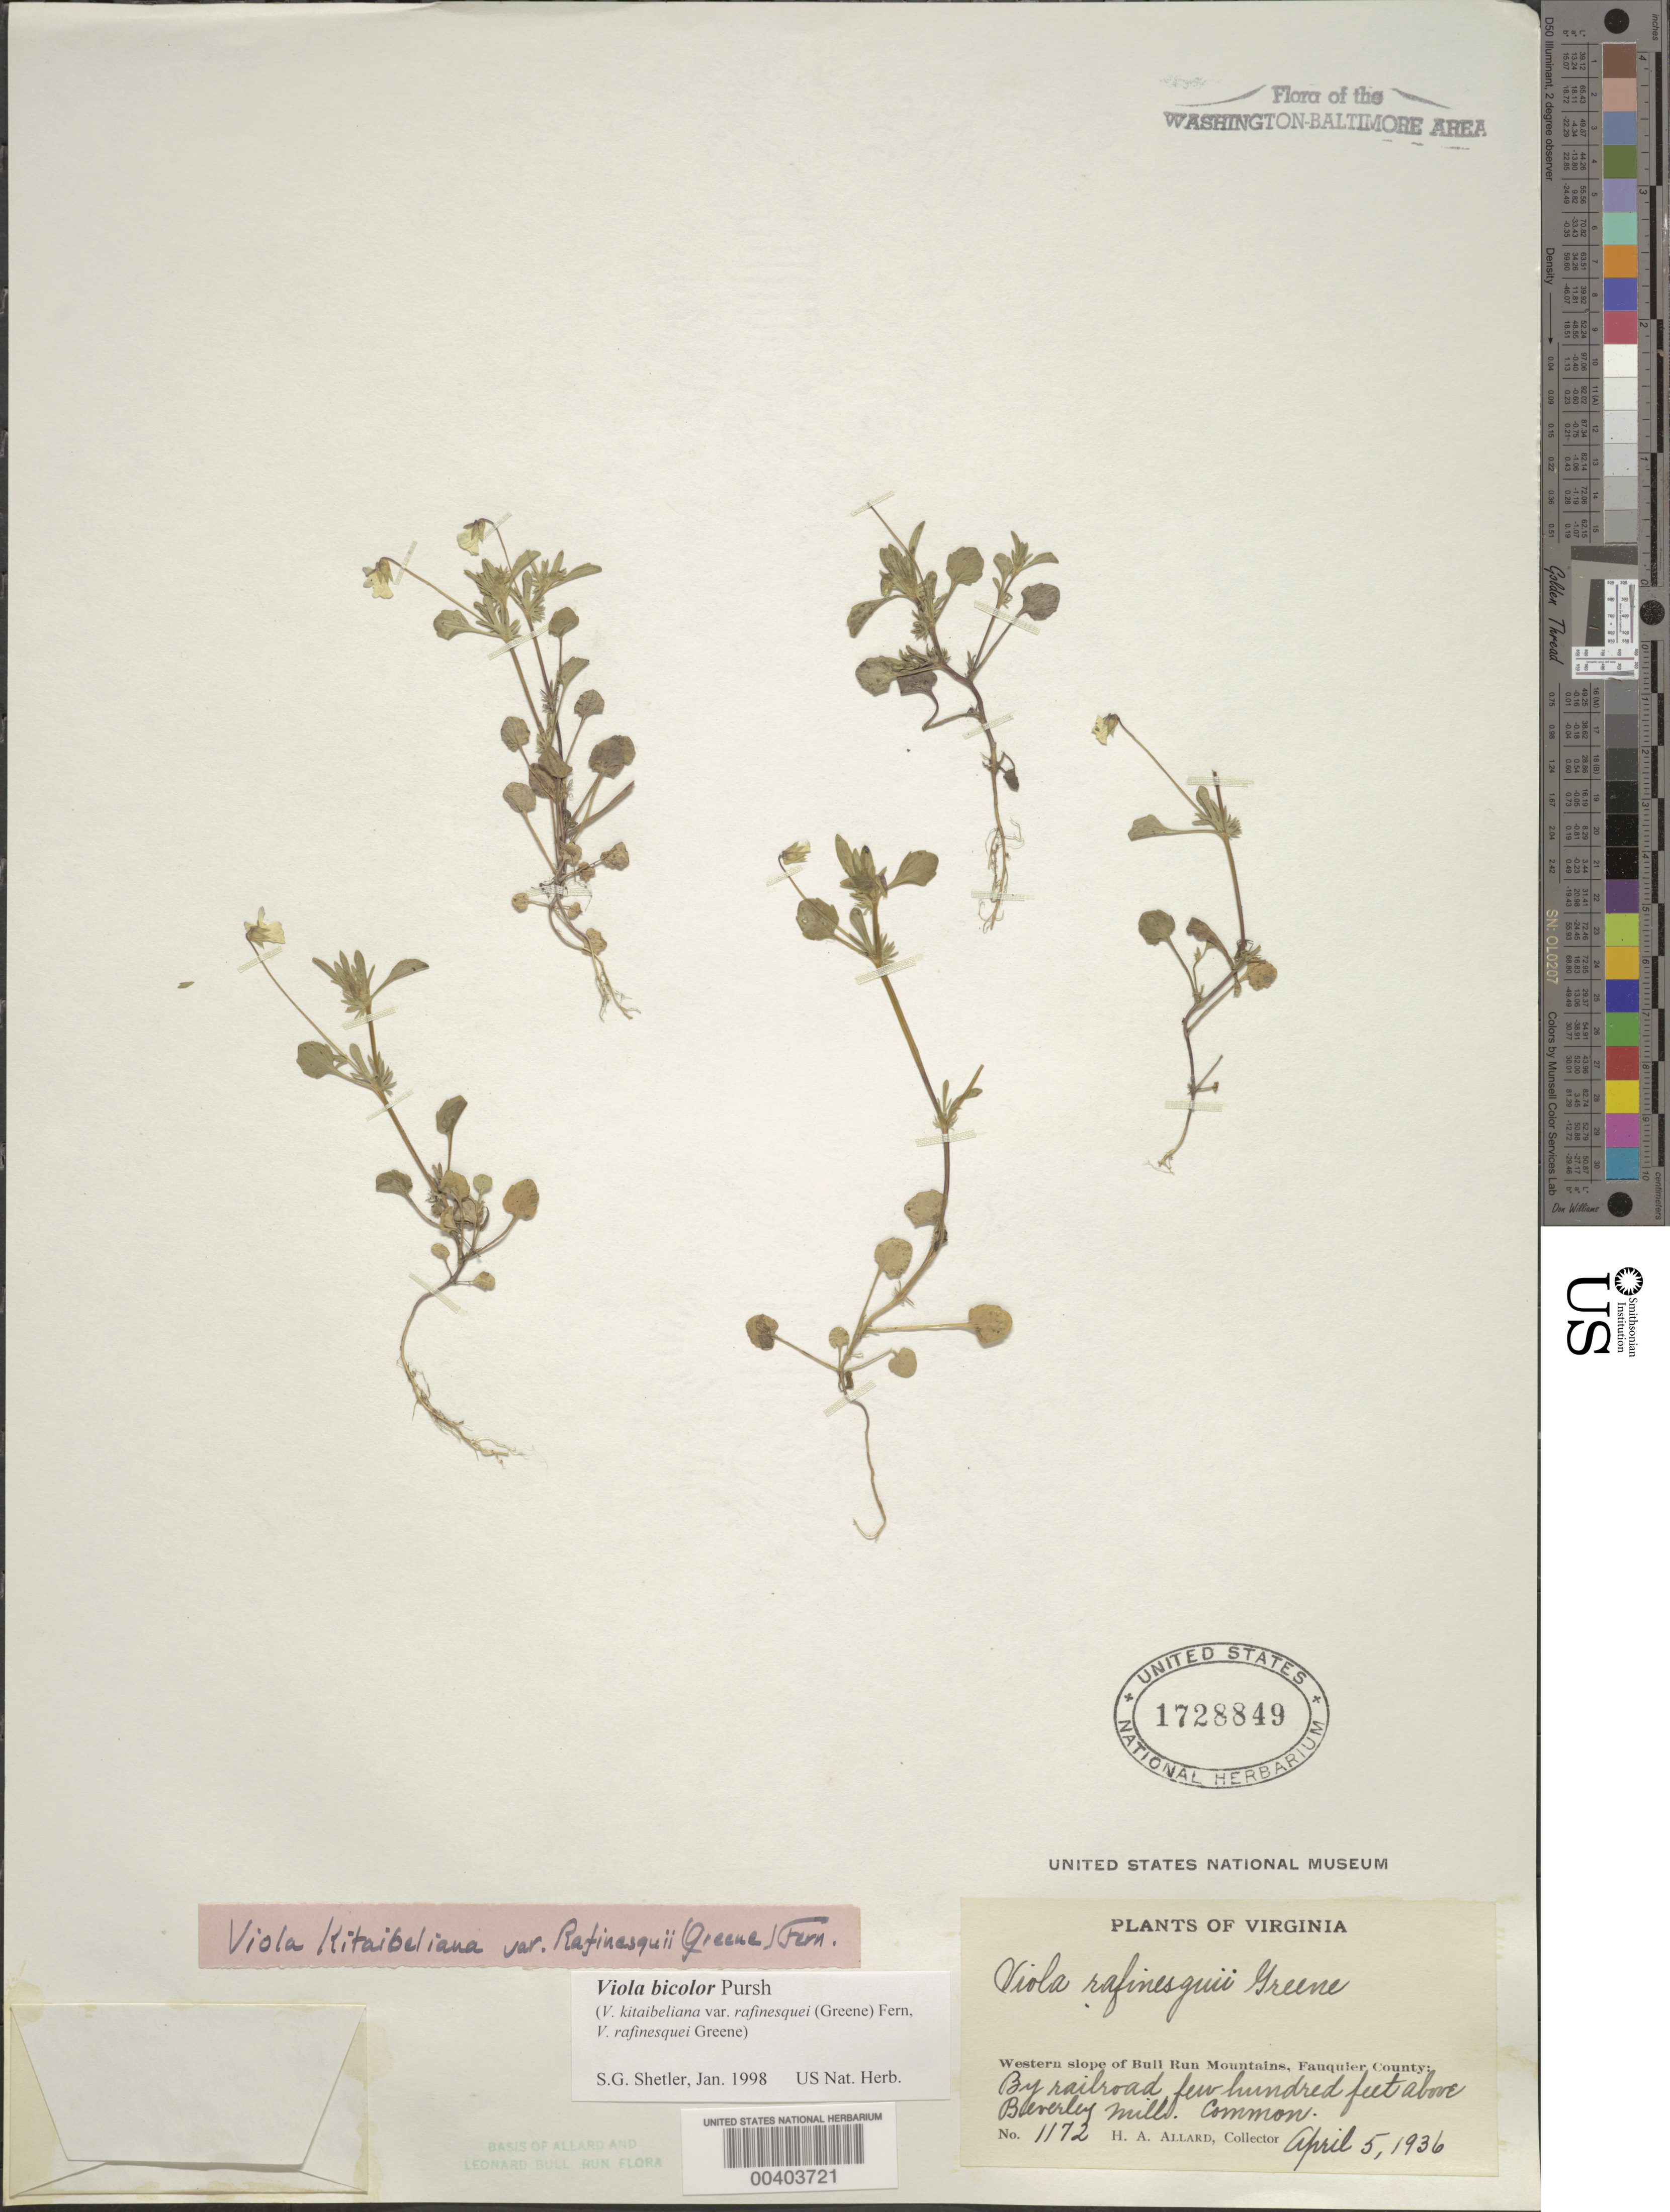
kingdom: Plantae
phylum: Tracheophyta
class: Magnoliopsida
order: Malpighiales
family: Violaceae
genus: Viola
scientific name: Viola bicolor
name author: Pursh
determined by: Shetler, Stanwyn G., (US), NMNH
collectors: H. A. Allard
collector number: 1172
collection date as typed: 05 Apr 1936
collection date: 1936-04-05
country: United States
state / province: Virginia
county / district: Fauquier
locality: Above Beverley Mill Bull Run Mts.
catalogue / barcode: US 1728849